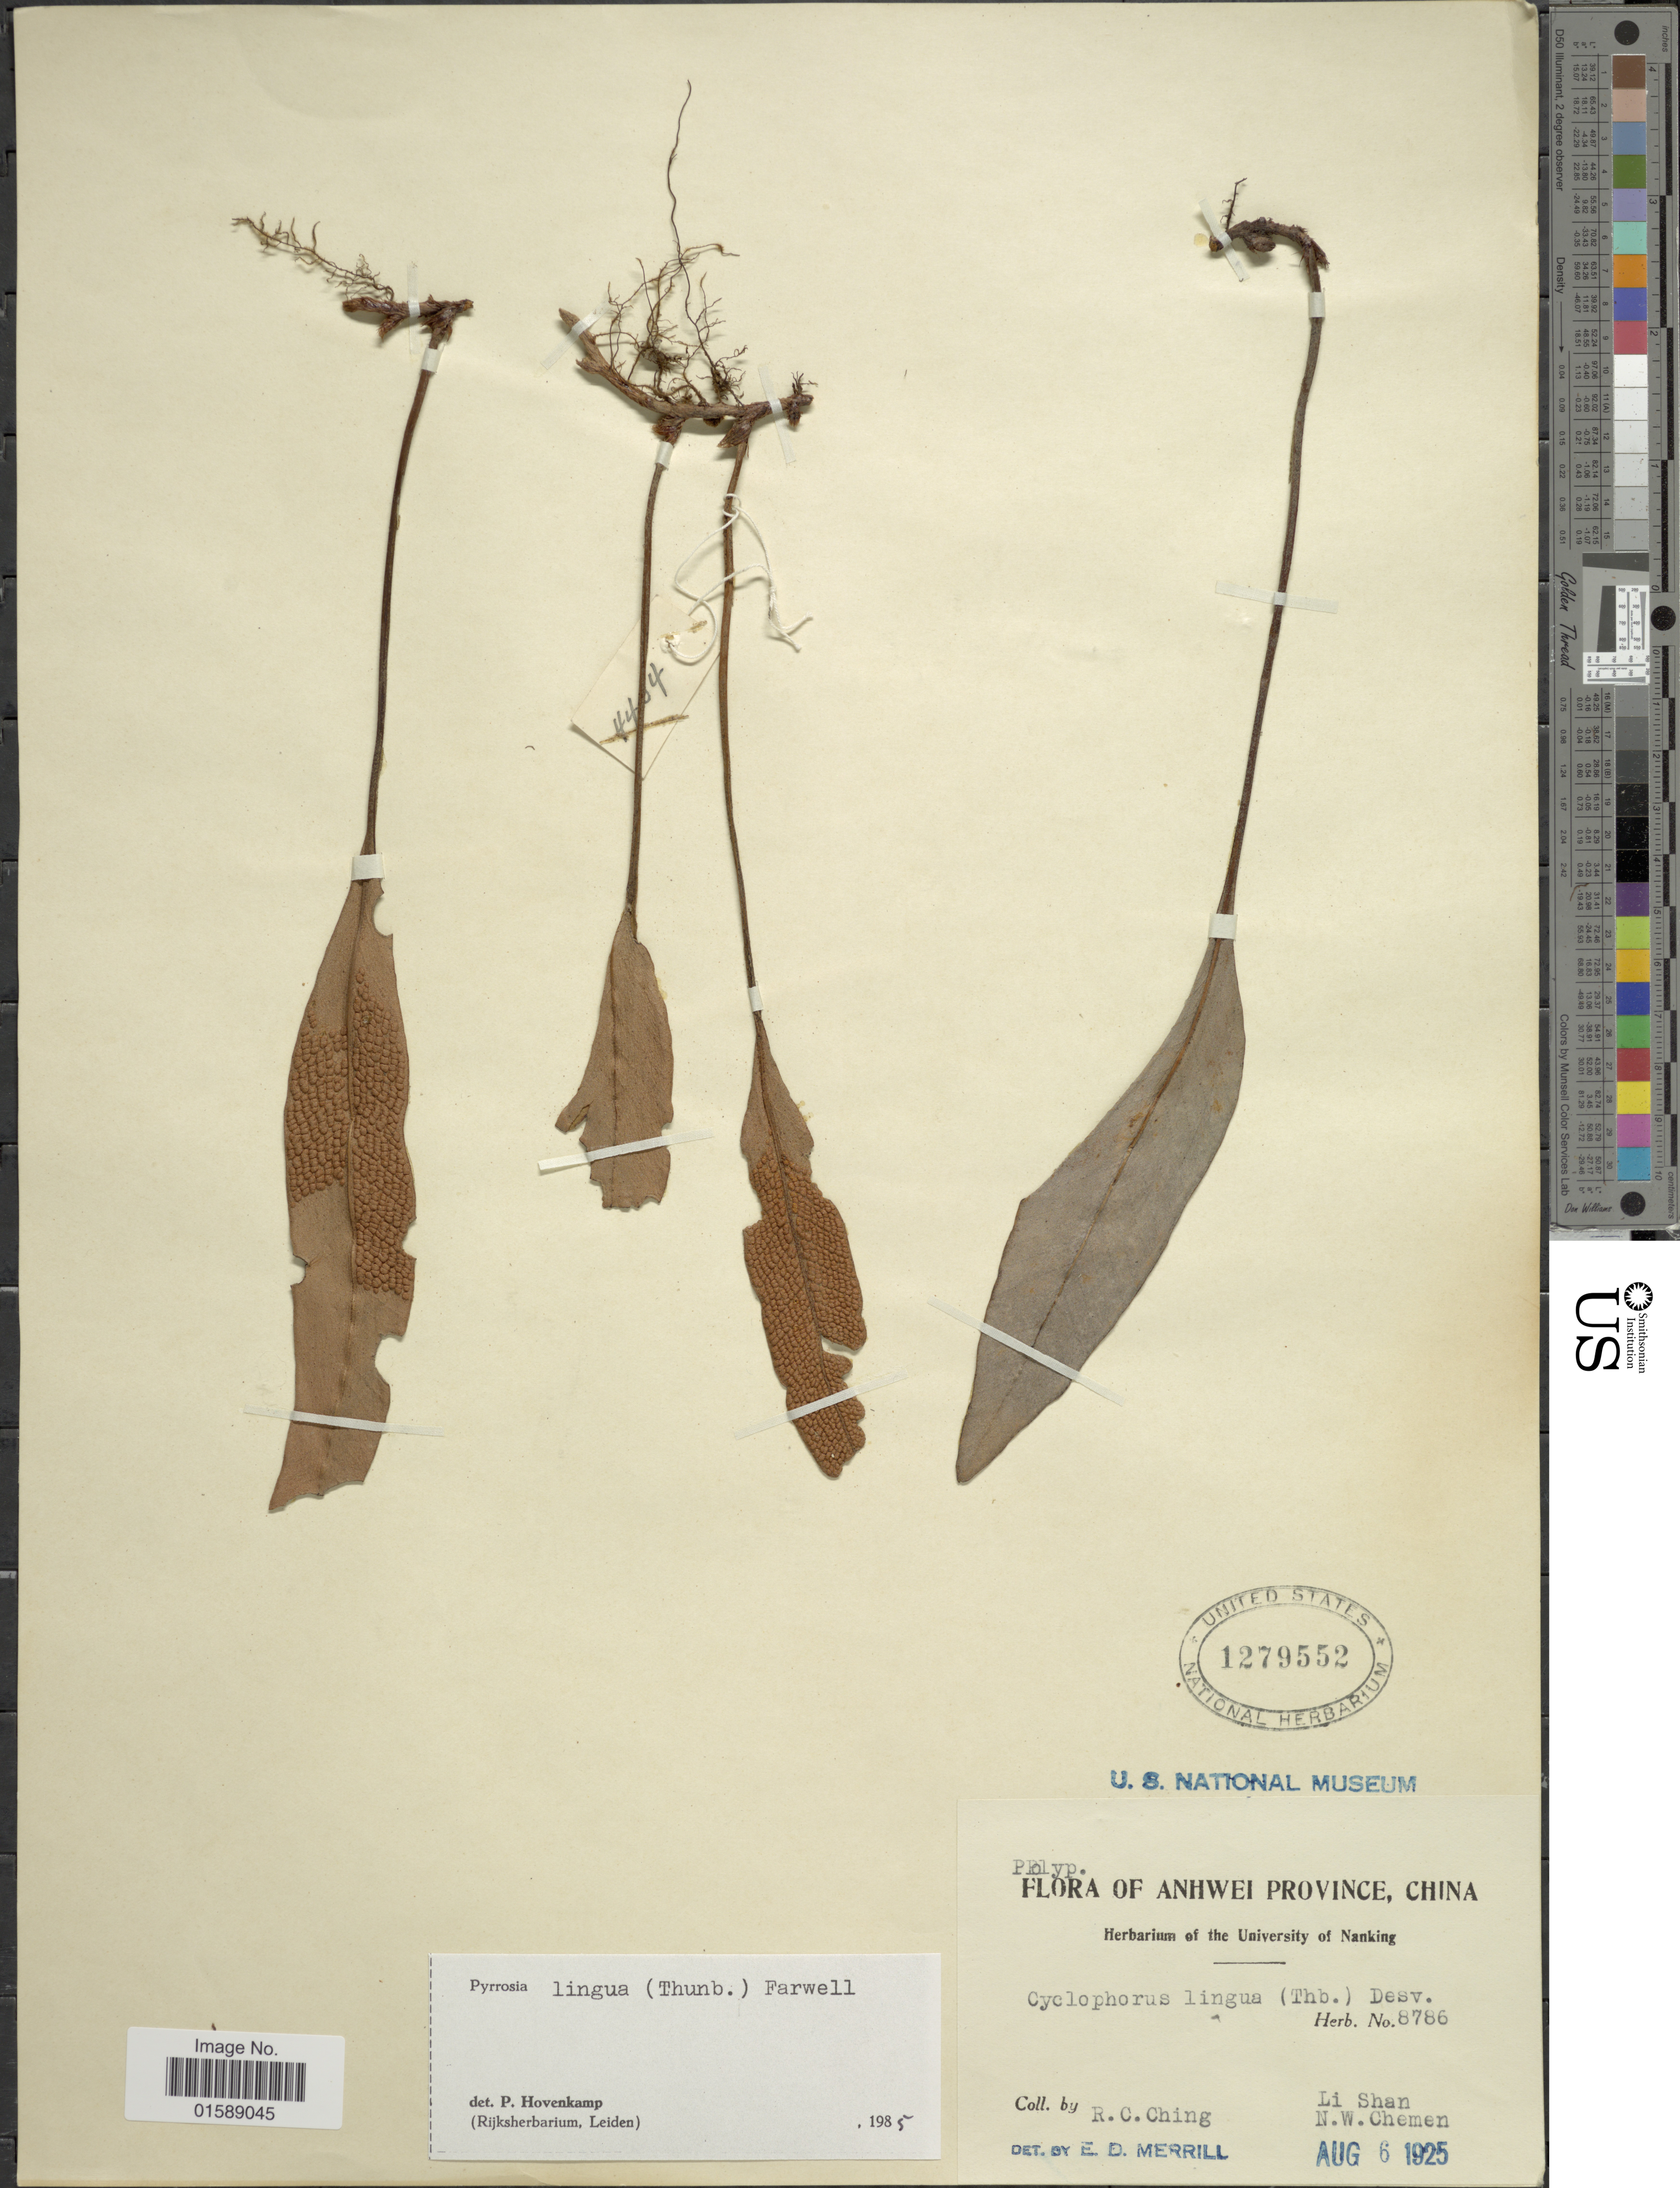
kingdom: Plantae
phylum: Tracheophyta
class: Polypodiopsida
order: Polypodiales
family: Polypodiaceae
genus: Pyrrosia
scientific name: Pyrrosia lingua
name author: (Thurb.) Farw.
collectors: R. C. Ching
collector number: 8786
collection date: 1925-08-06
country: China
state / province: Anhui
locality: Anhwei Province. Li Shan. N.W. Chemen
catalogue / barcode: US 1279552